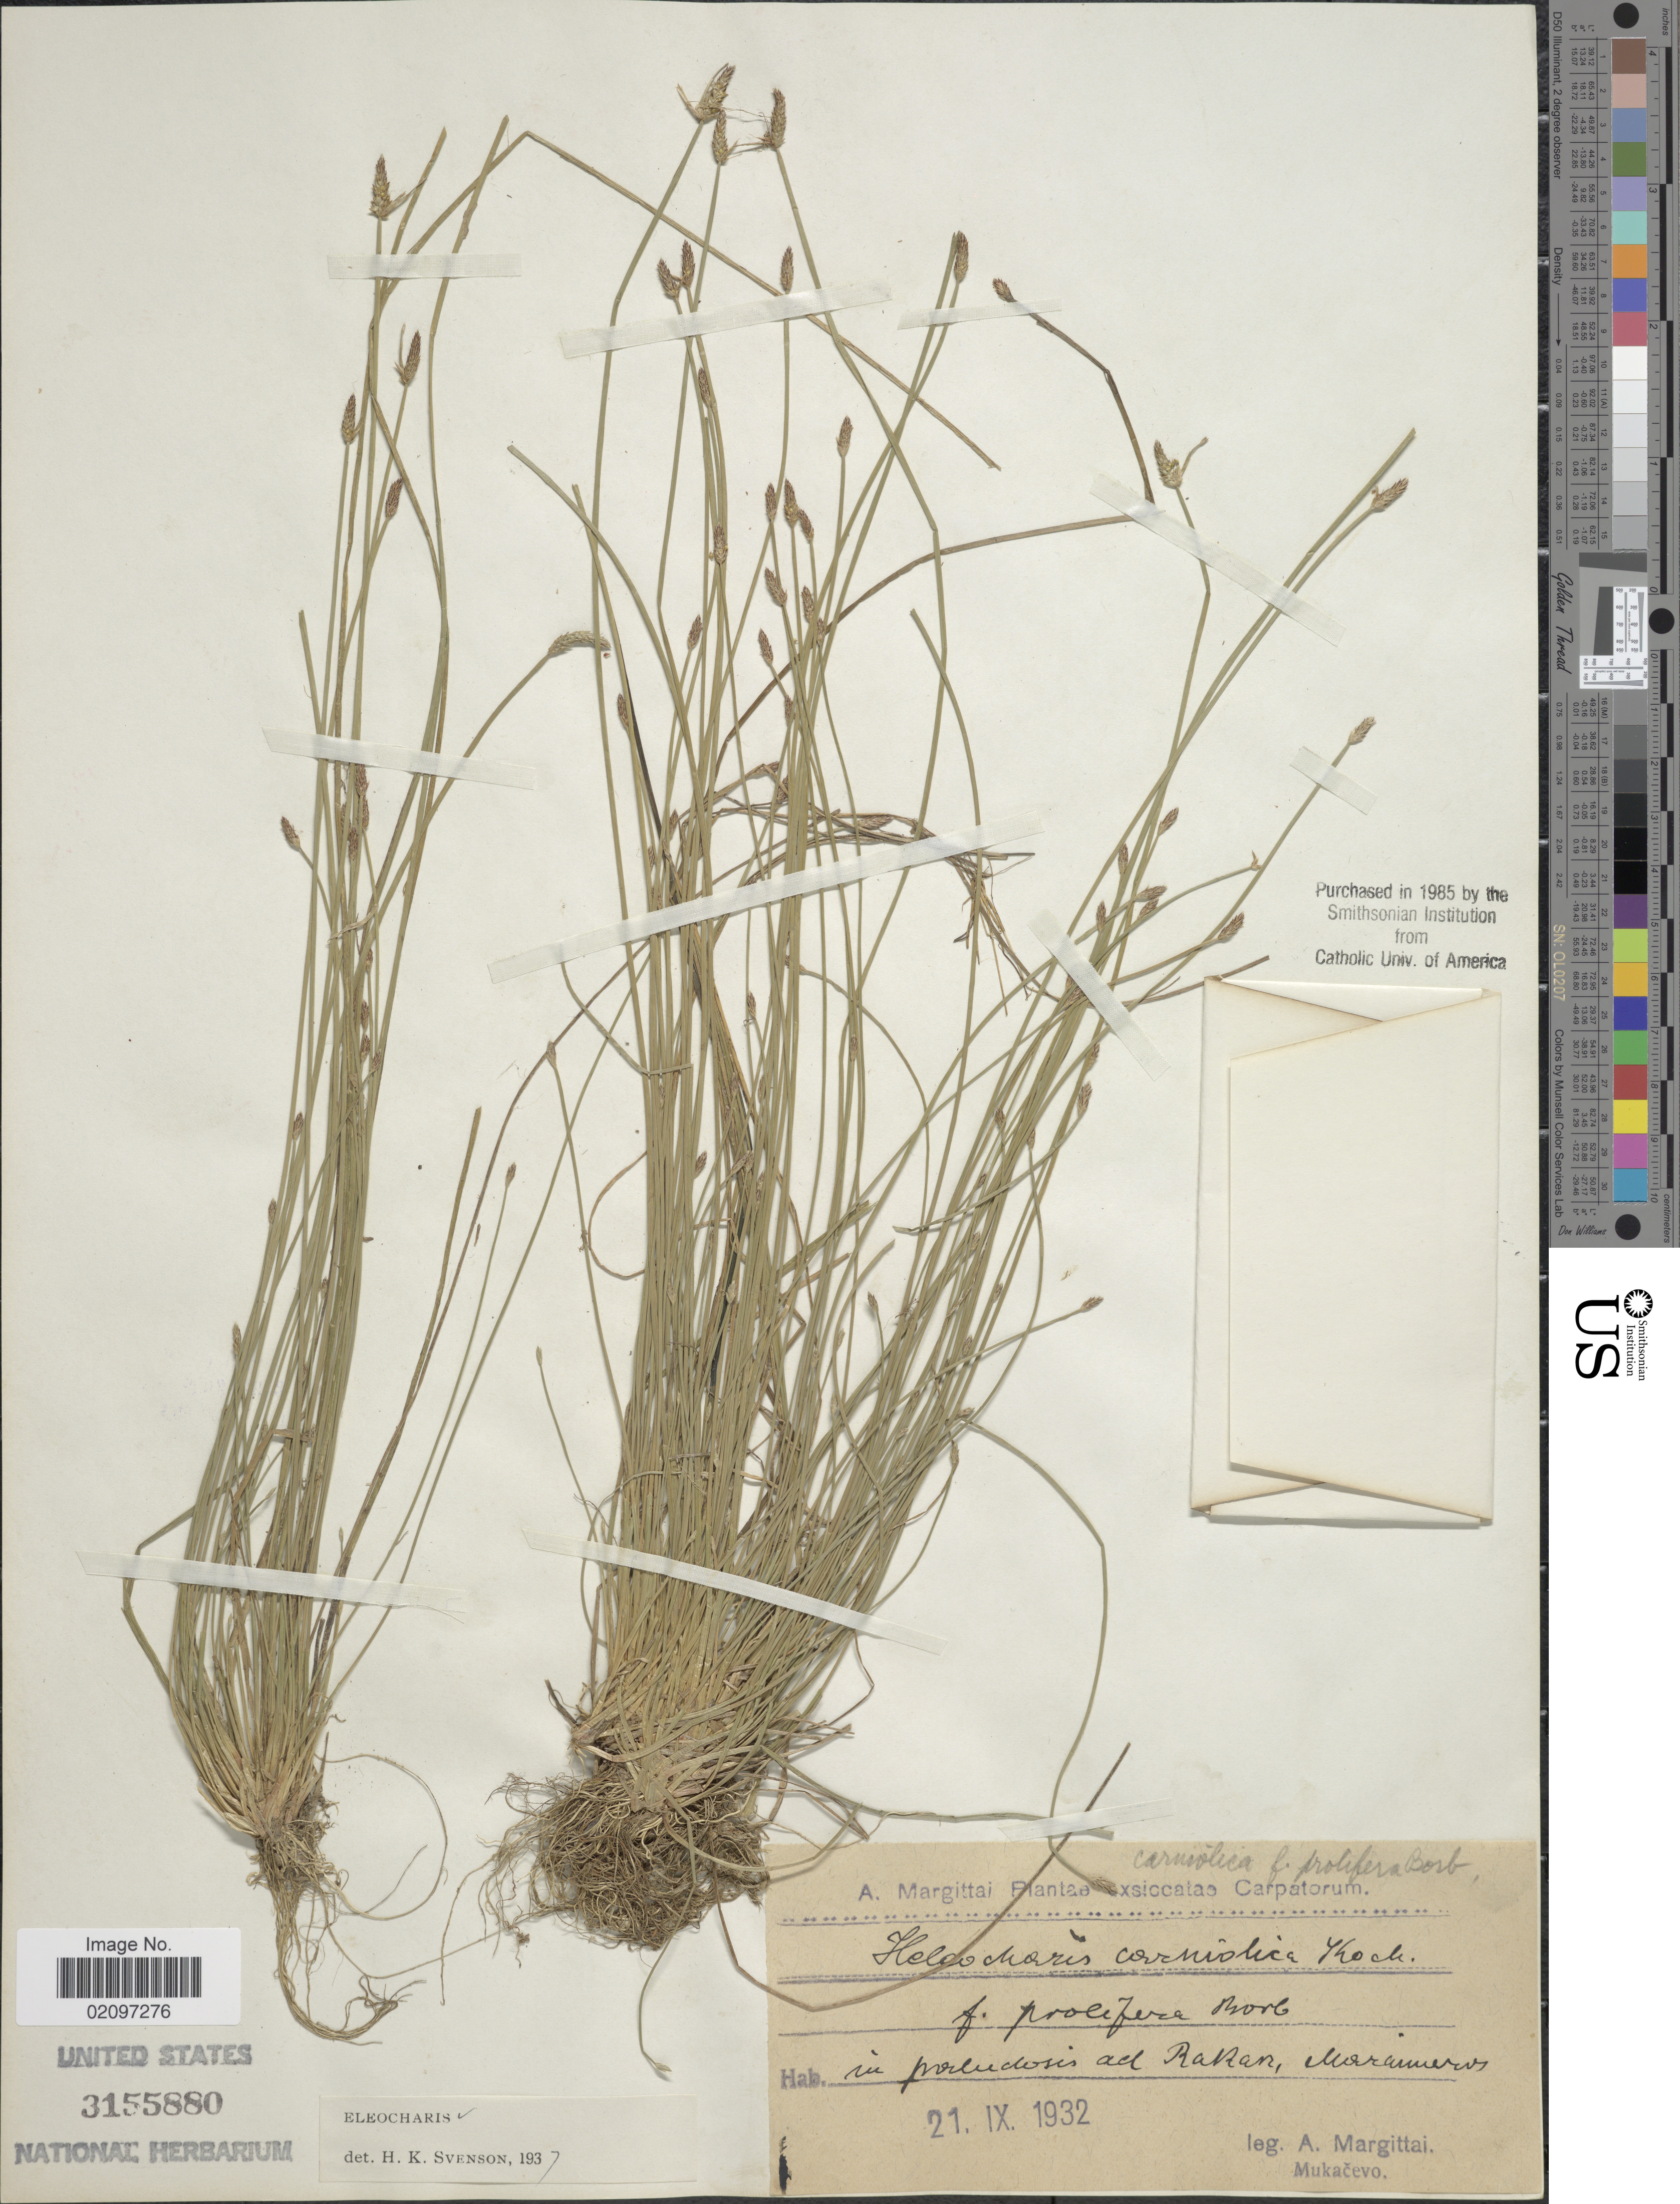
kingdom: Plantae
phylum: Tracheophyta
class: Liliopsida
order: Poales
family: Cyperaceae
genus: Eleocharis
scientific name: Eleocharis carniolica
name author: W.D.J. Koch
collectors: A. Margittai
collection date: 1932-09-21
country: Ukraine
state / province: Zakarpattya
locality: In paludosis ad Rarar, Moraimeris [interpreted].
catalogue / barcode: US 3155880